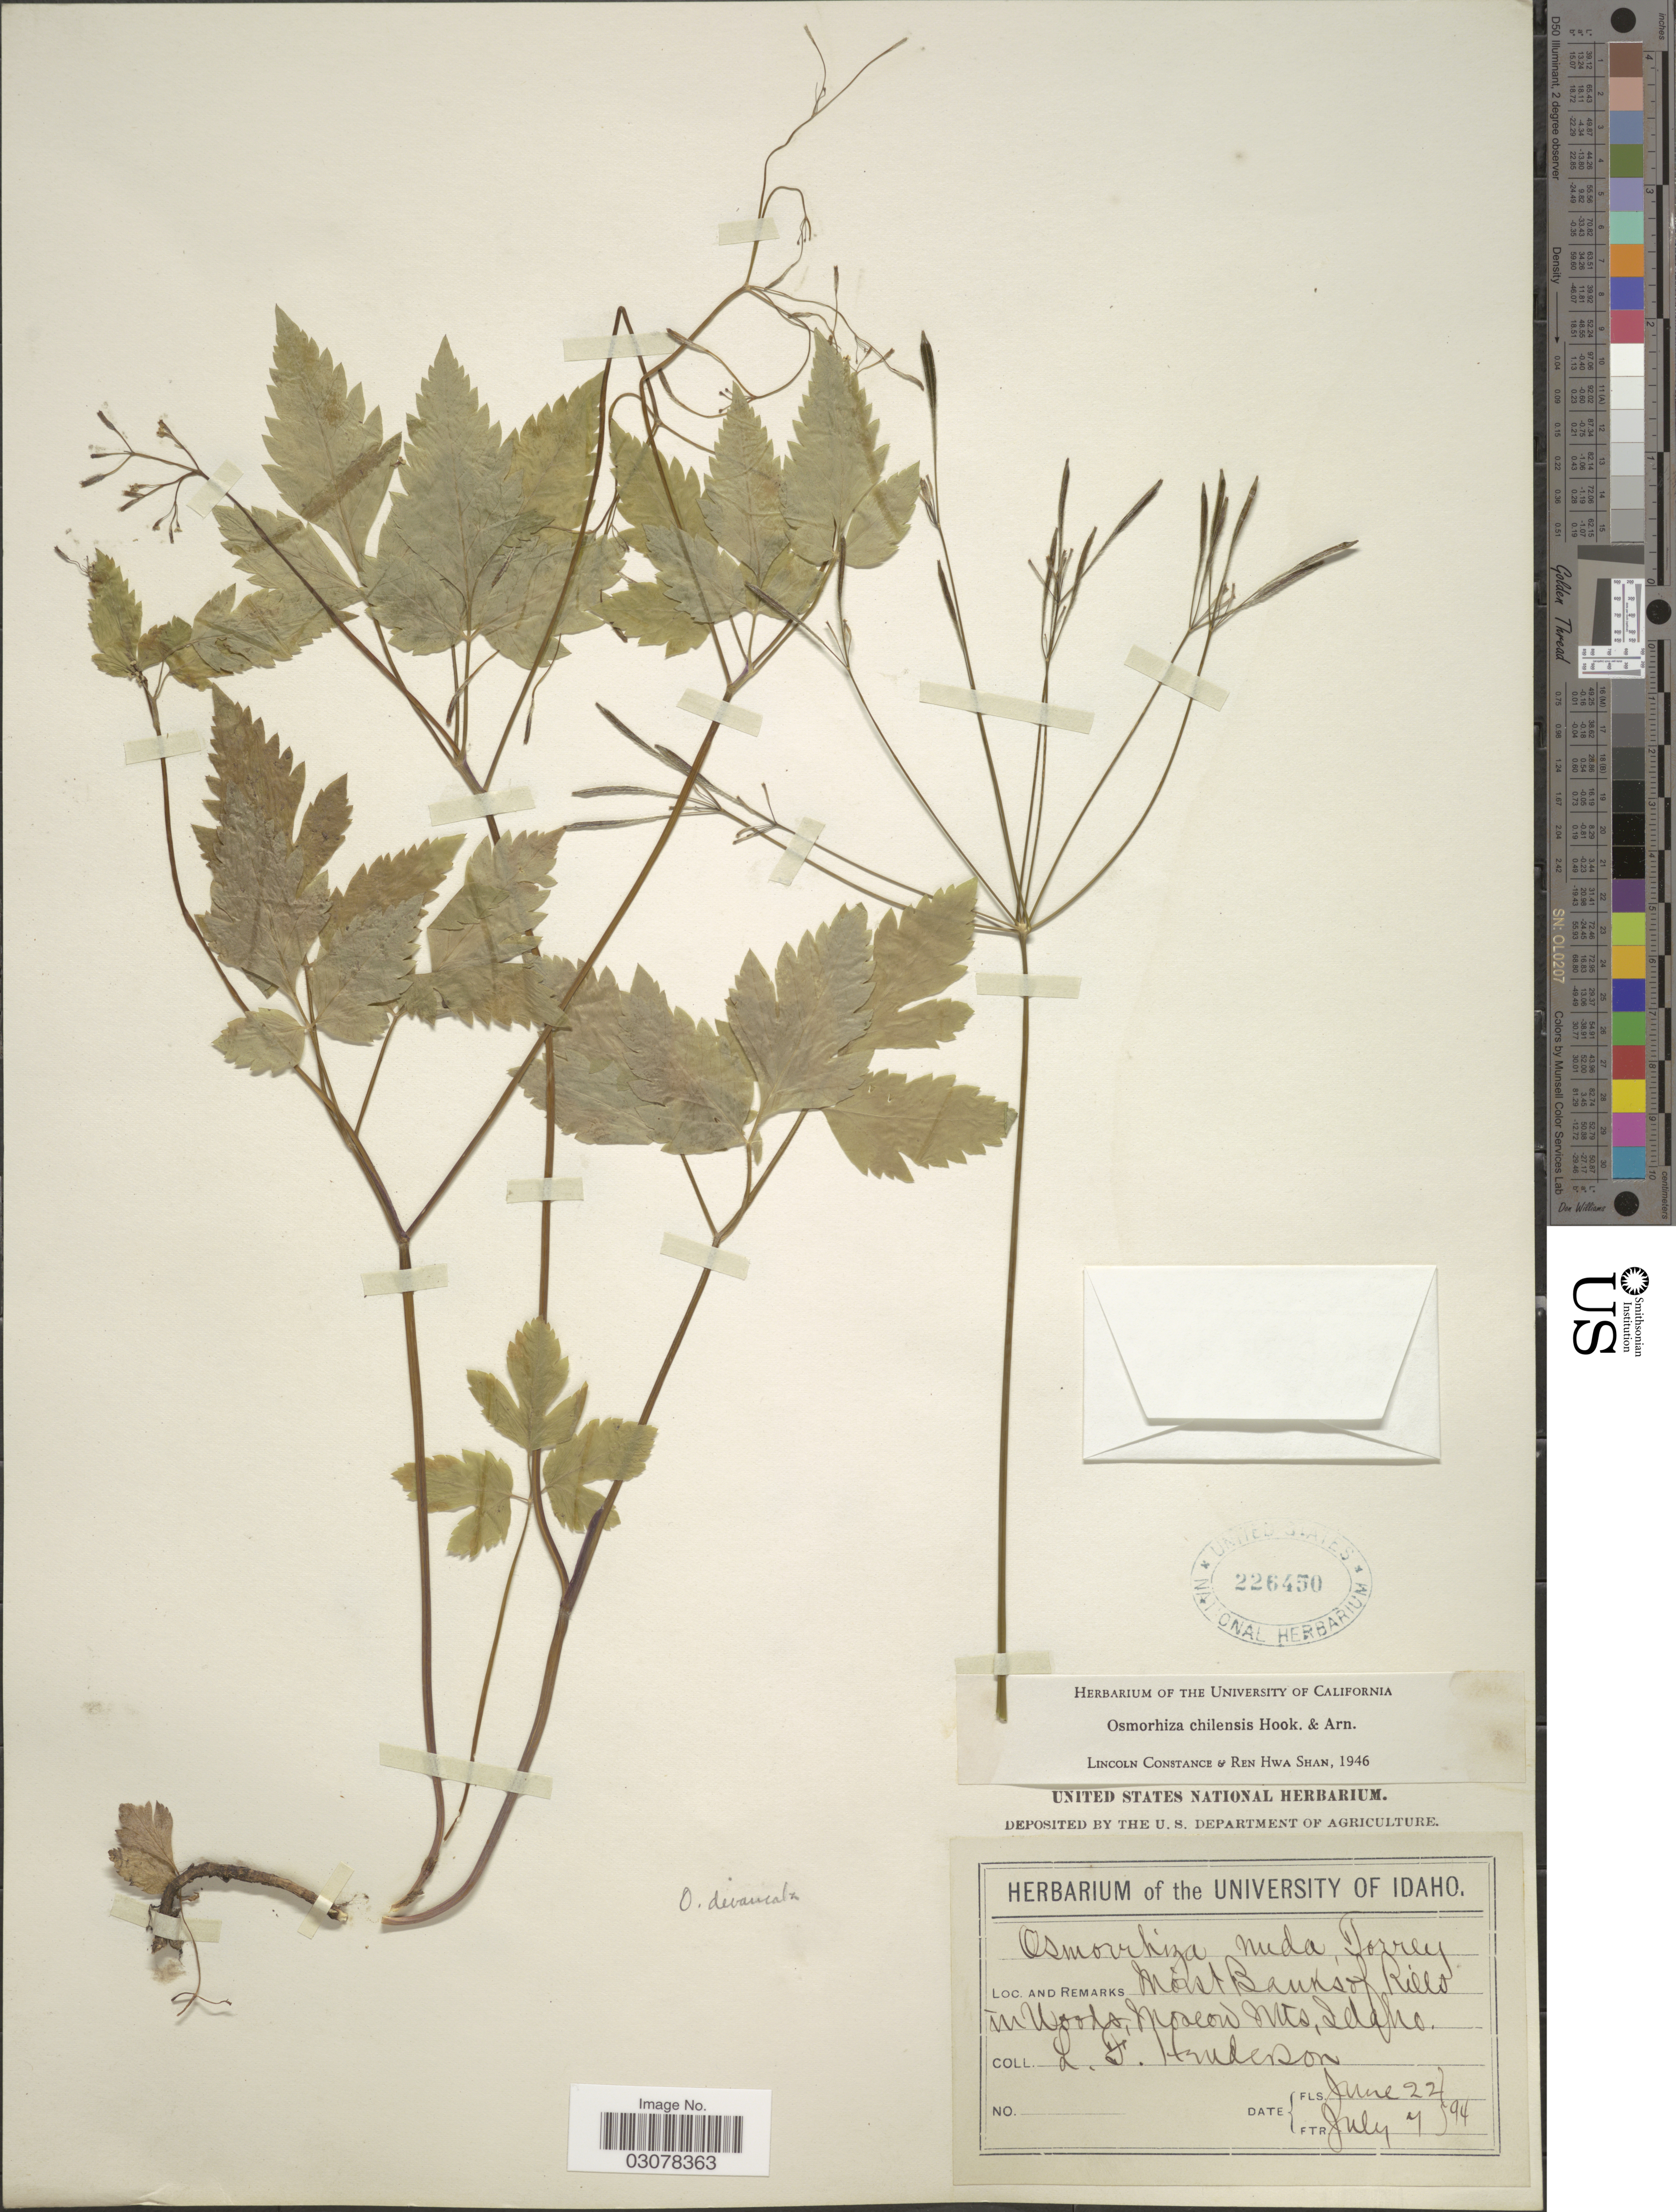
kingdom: Plantae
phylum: Tracheophyta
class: Magnoliopsida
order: Apiales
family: Apiaceae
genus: Osmorhiza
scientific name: Osmorhiza chilensis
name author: Hook. & Arn.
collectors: L. Henderson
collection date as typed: Transcribed d/m/y: 22/6/94 to 7/7/94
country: United States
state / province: Idaho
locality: Moist Banks of Rills in Woods, Moscow Mts.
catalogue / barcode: US 226450